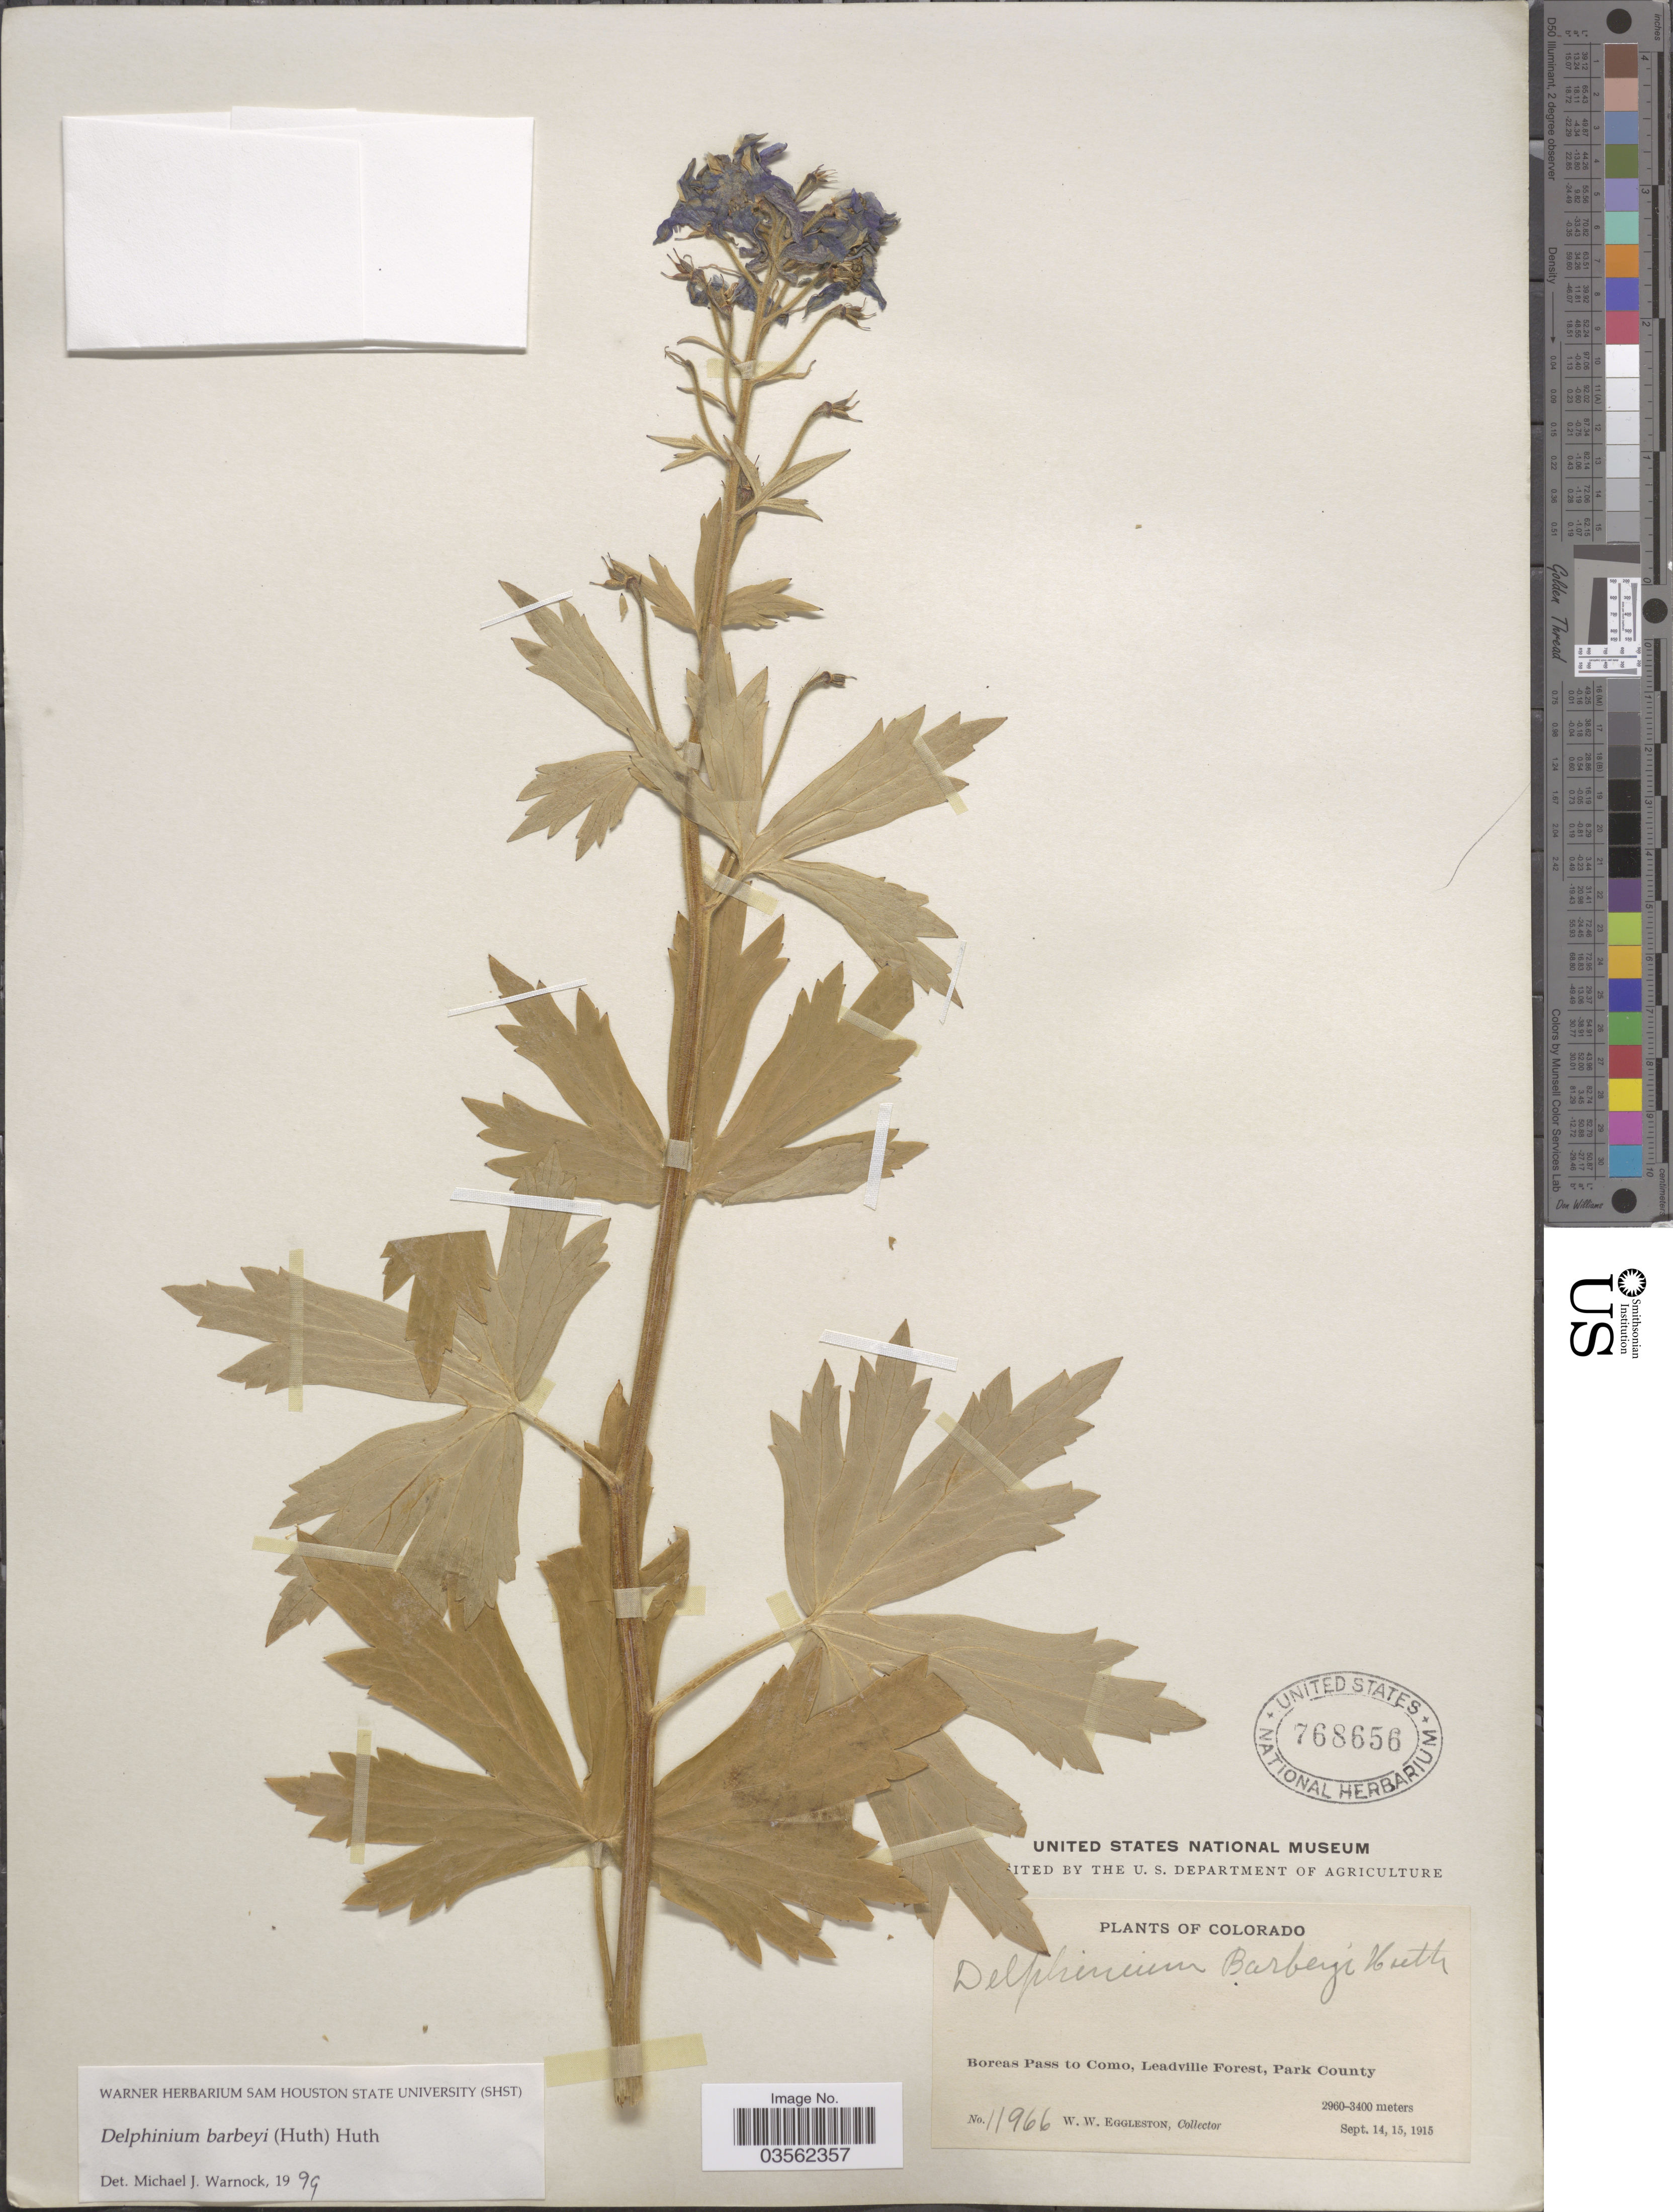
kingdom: Plantae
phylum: Tracheophyta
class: Magnoliopsida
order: Ranunculales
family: Ranunculaceae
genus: Delphinium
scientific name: Delphinium barbeyi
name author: (Huth) Huth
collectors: W. W. Eggleston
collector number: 11966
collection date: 1915-09-14/1915-09-15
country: United States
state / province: Colorado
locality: Boreas Pass to Como, Leadville Forest, Park County.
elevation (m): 2960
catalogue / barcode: US 768656